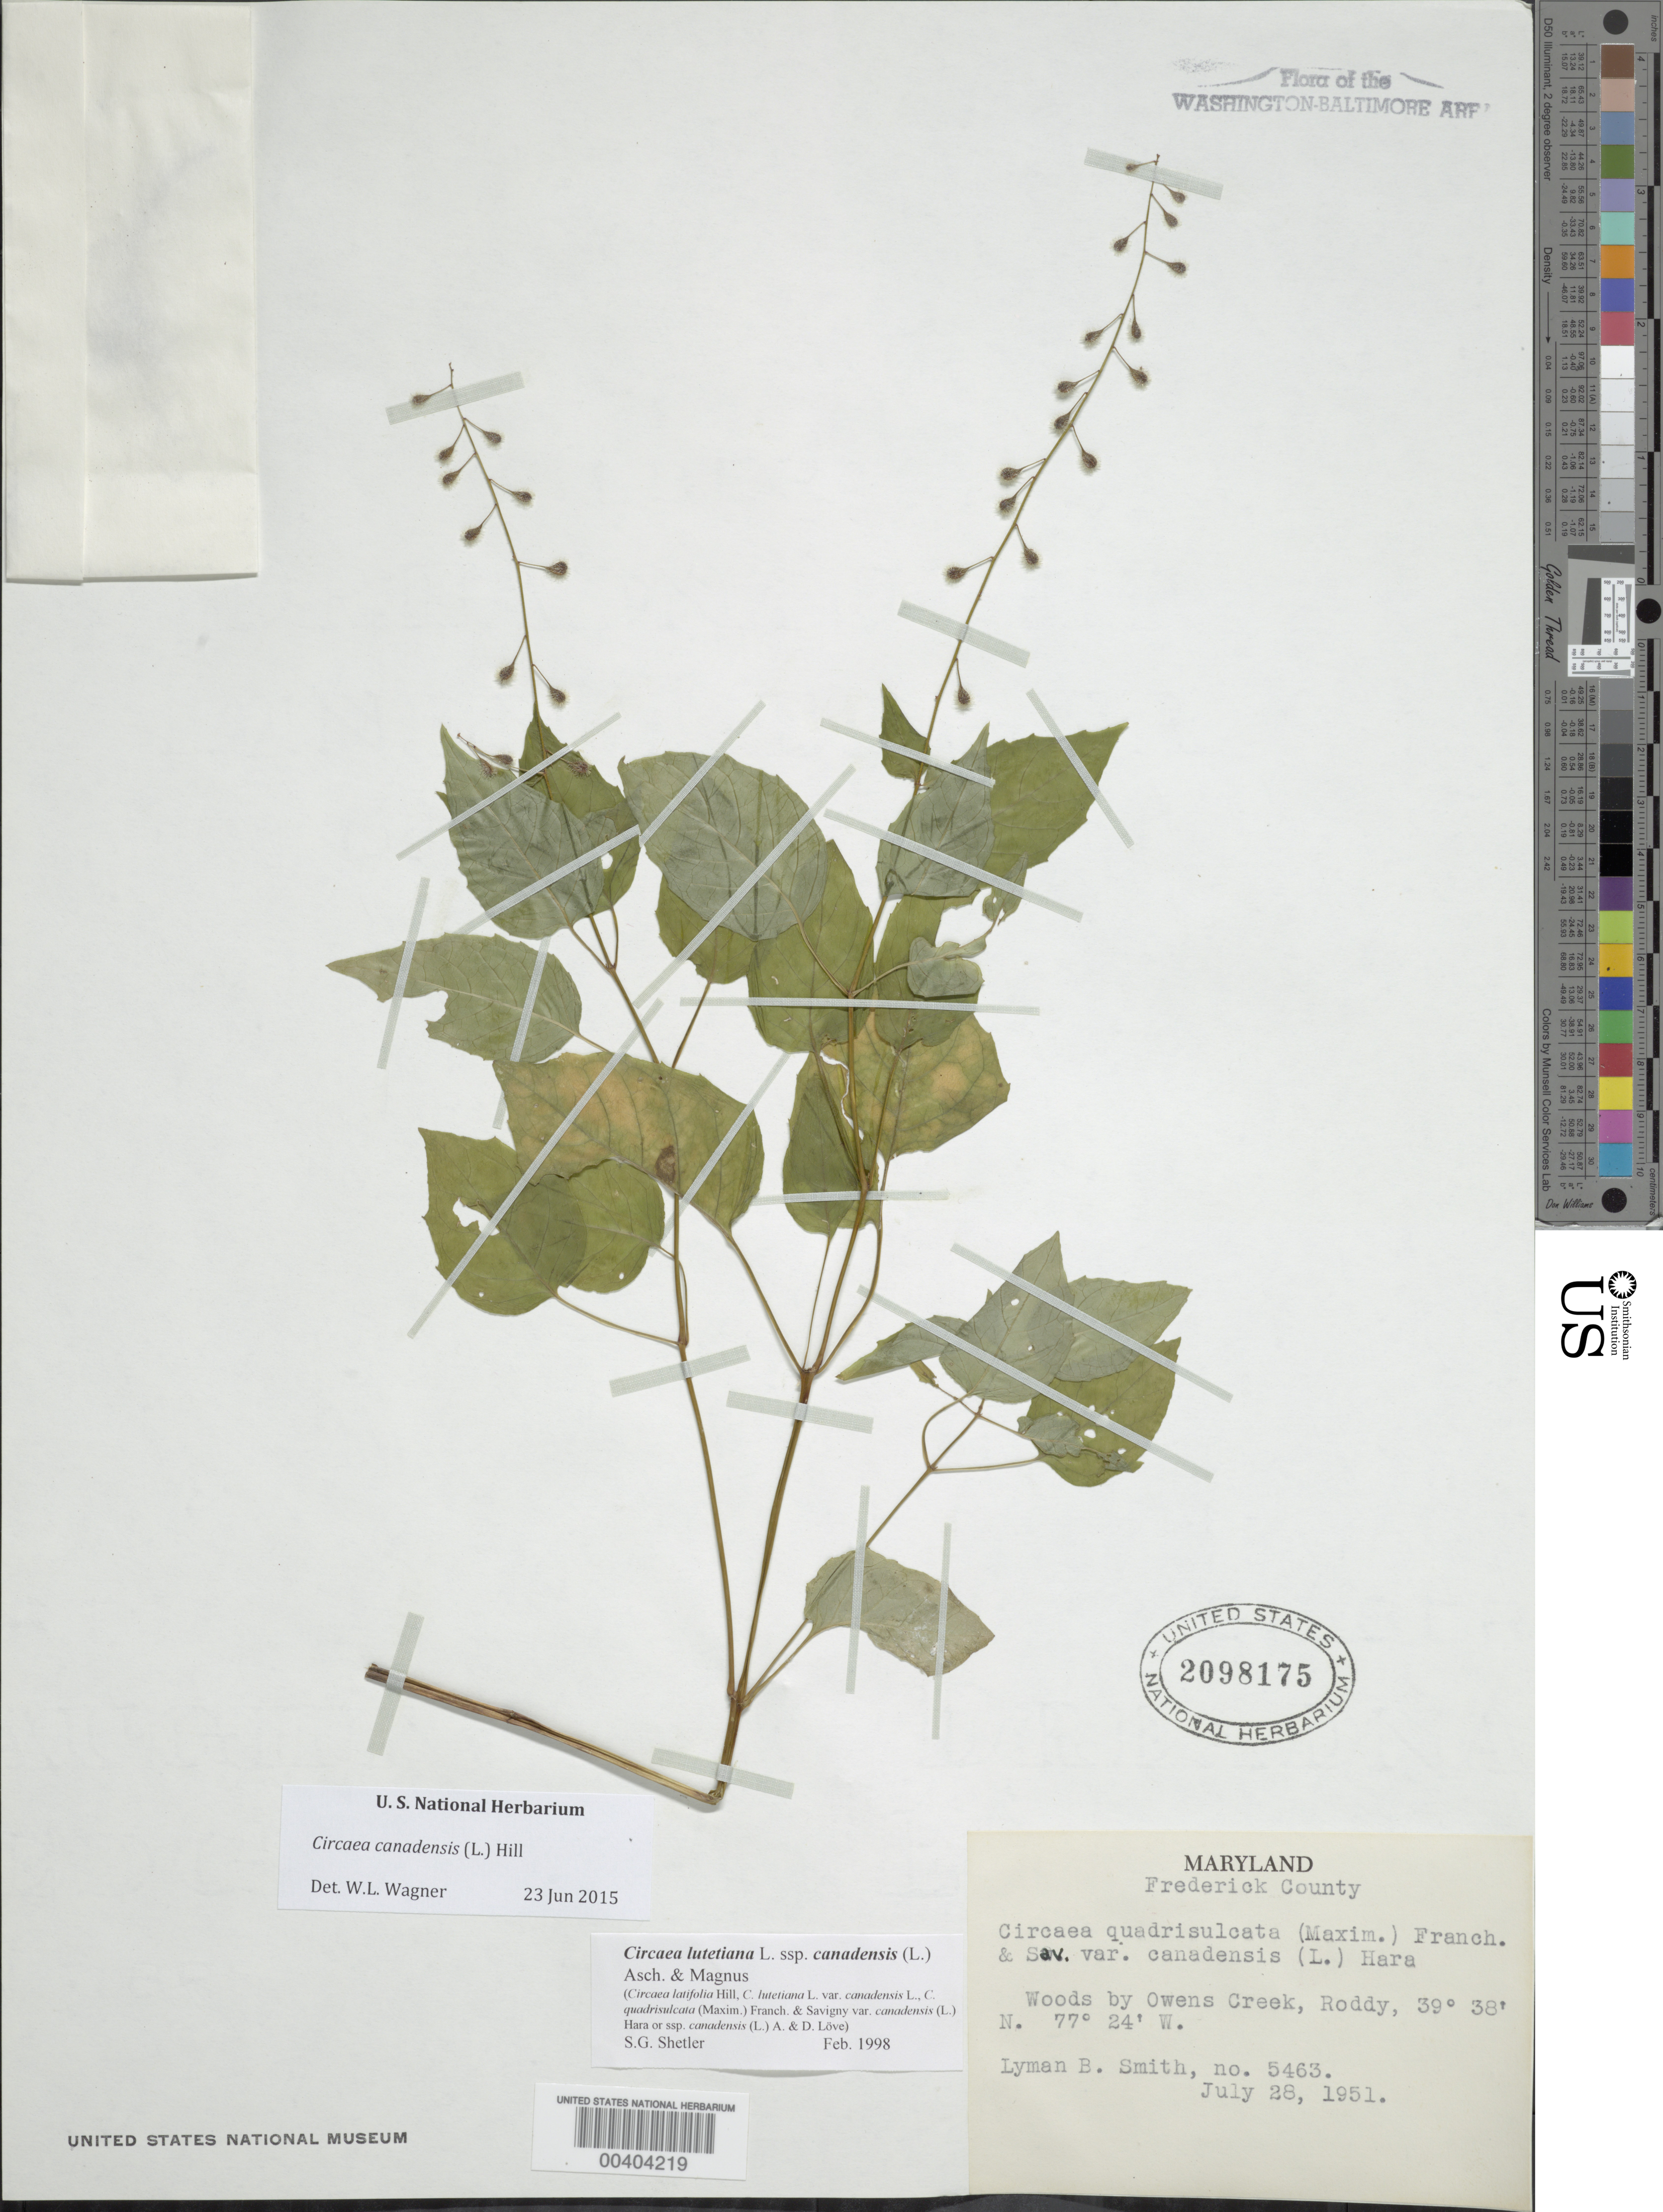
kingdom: Plantae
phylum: Tracheophyta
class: Magnoliopsida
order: Myrtales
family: Onagraceae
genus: Circaea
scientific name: Circaea canadensis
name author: (L.) Hill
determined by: Wagner, W. L., (BOT), Smithsonian Institution - National Museum of Natural History (UNITED STATES)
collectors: L. Smith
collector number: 5463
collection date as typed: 28 Jul 1951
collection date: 1951-07-28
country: United States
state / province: Maryland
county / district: Frederick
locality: Woods by Owens Creek, Roddy. Utes W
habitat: Woods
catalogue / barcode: US 2098175